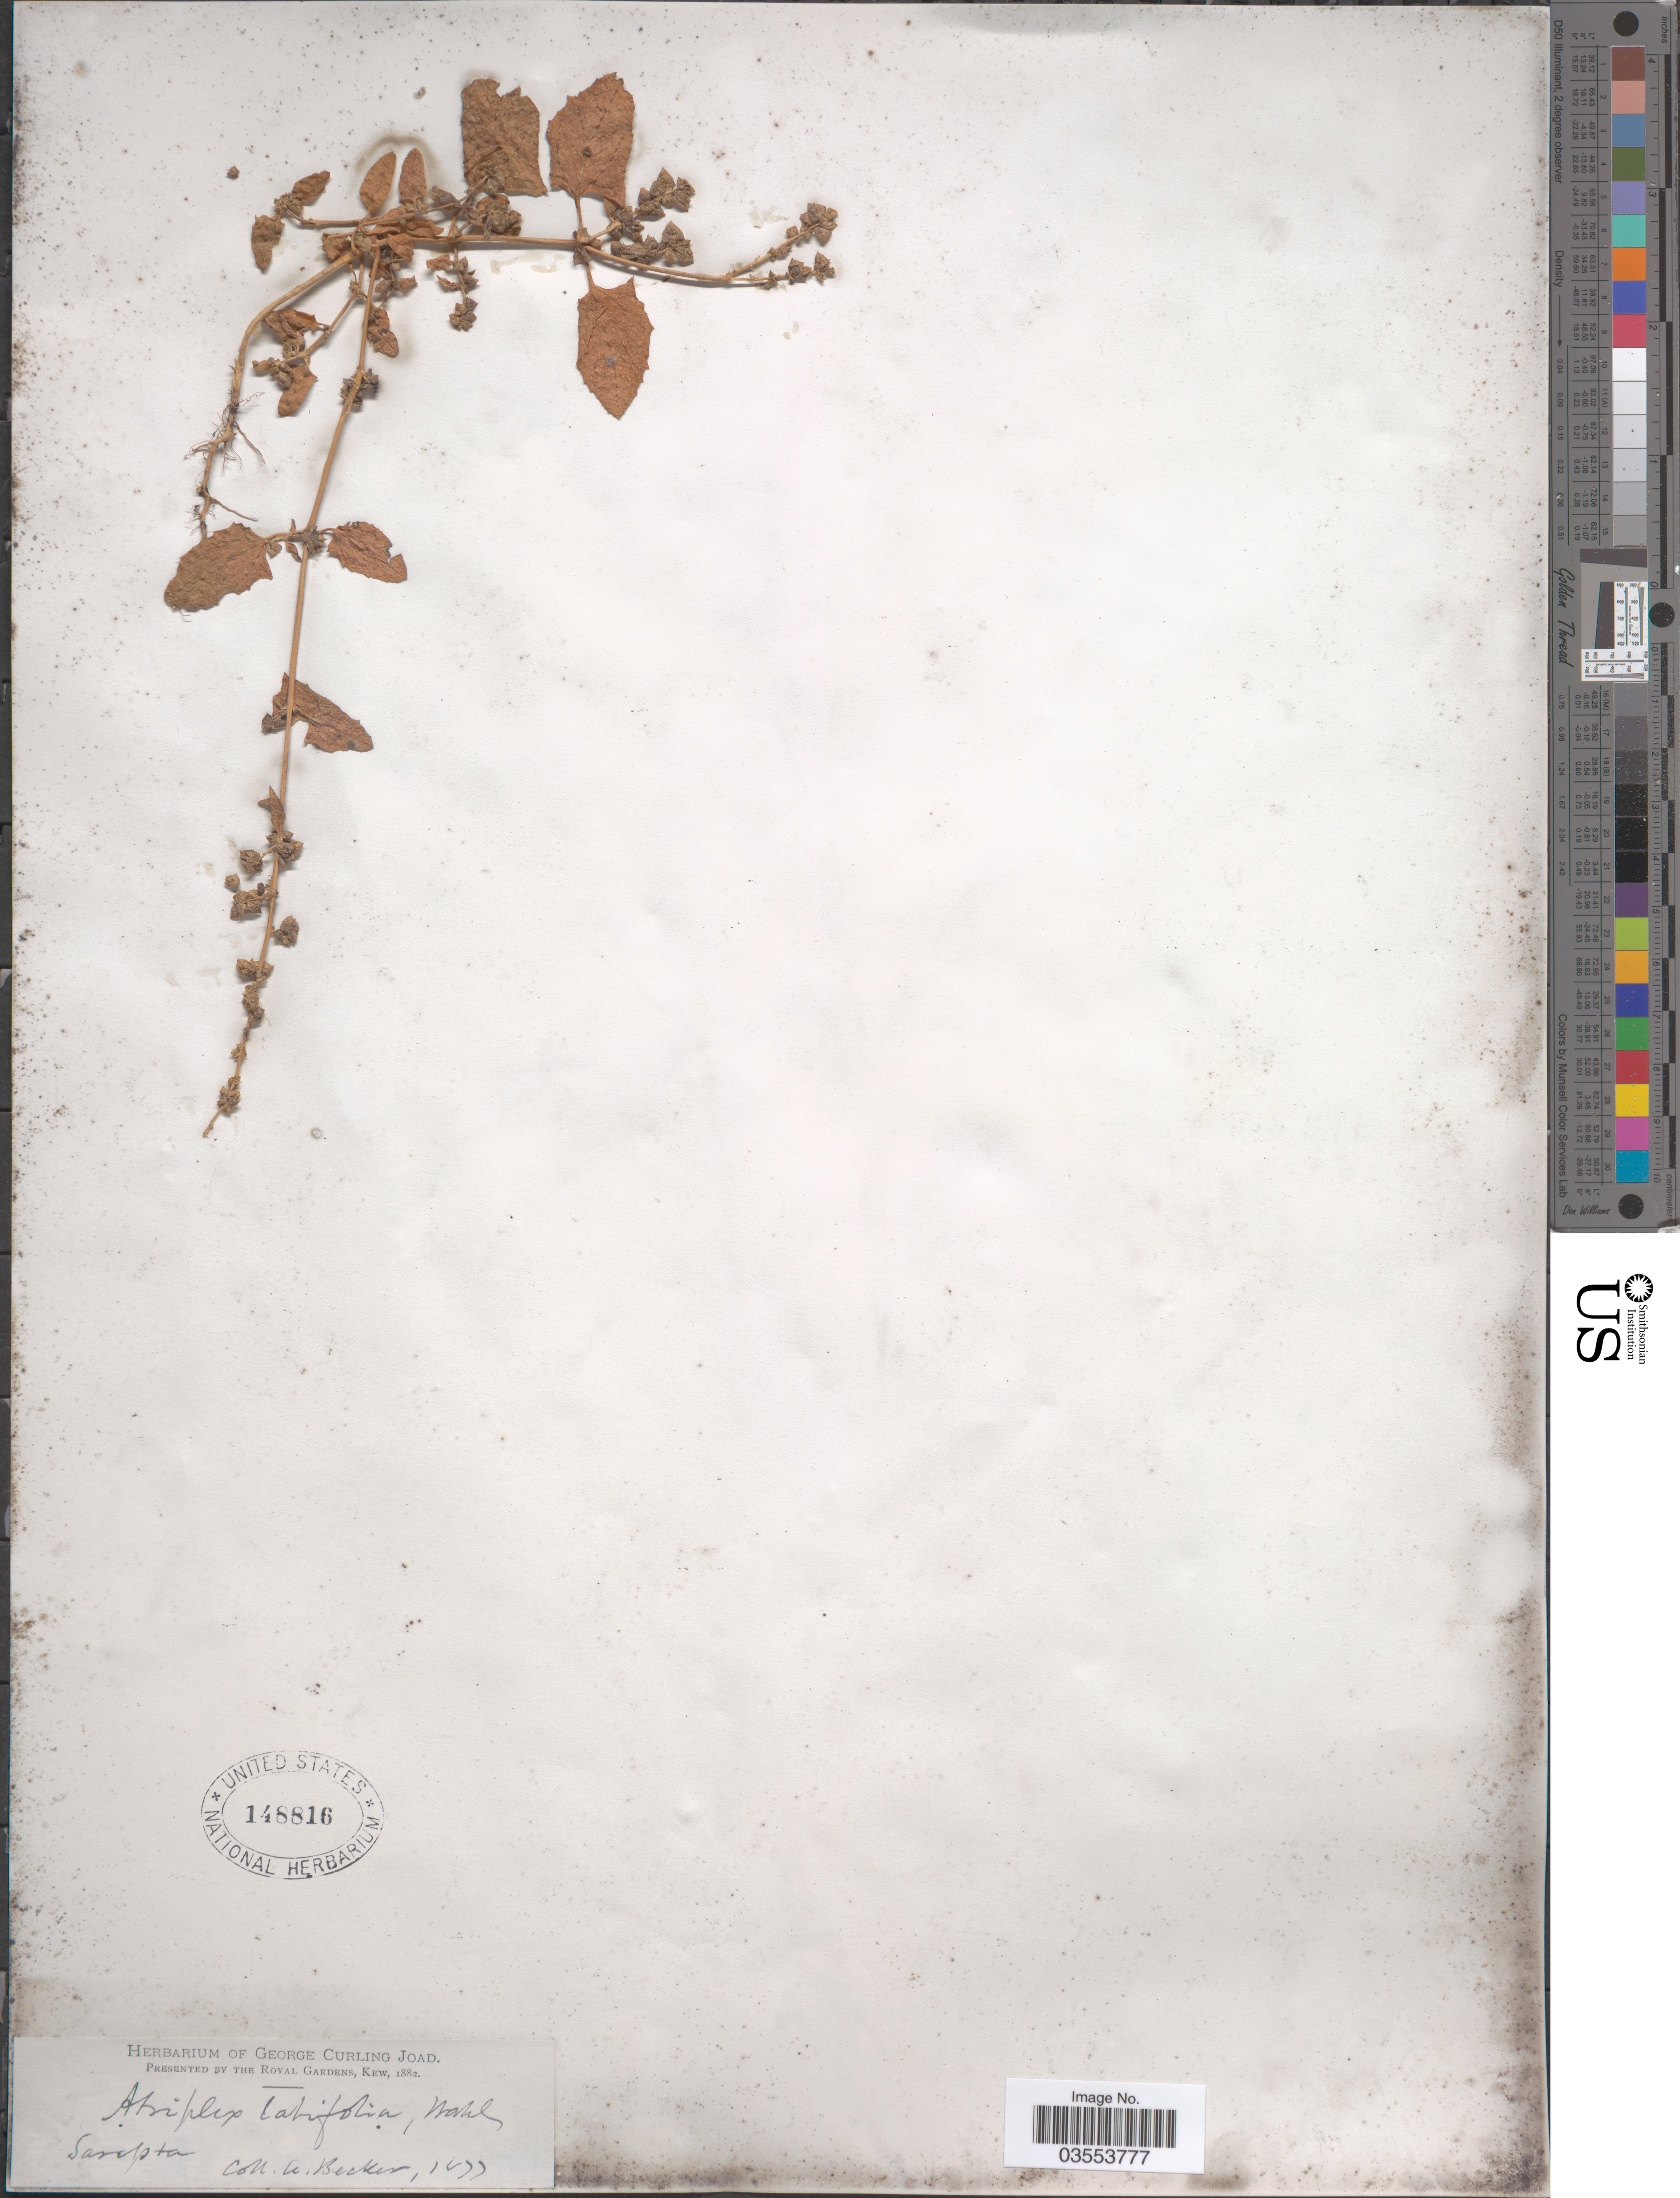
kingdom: Plantae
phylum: Tracheophyta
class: Magnoliopsida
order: Caryophyllales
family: Amaranthaceae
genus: Atriplex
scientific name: Atriplex latifolia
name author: Wahlenb.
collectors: A. Becker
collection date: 1877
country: Russian Federation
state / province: Volgograd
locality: Sarepta.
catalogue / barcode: US 148816